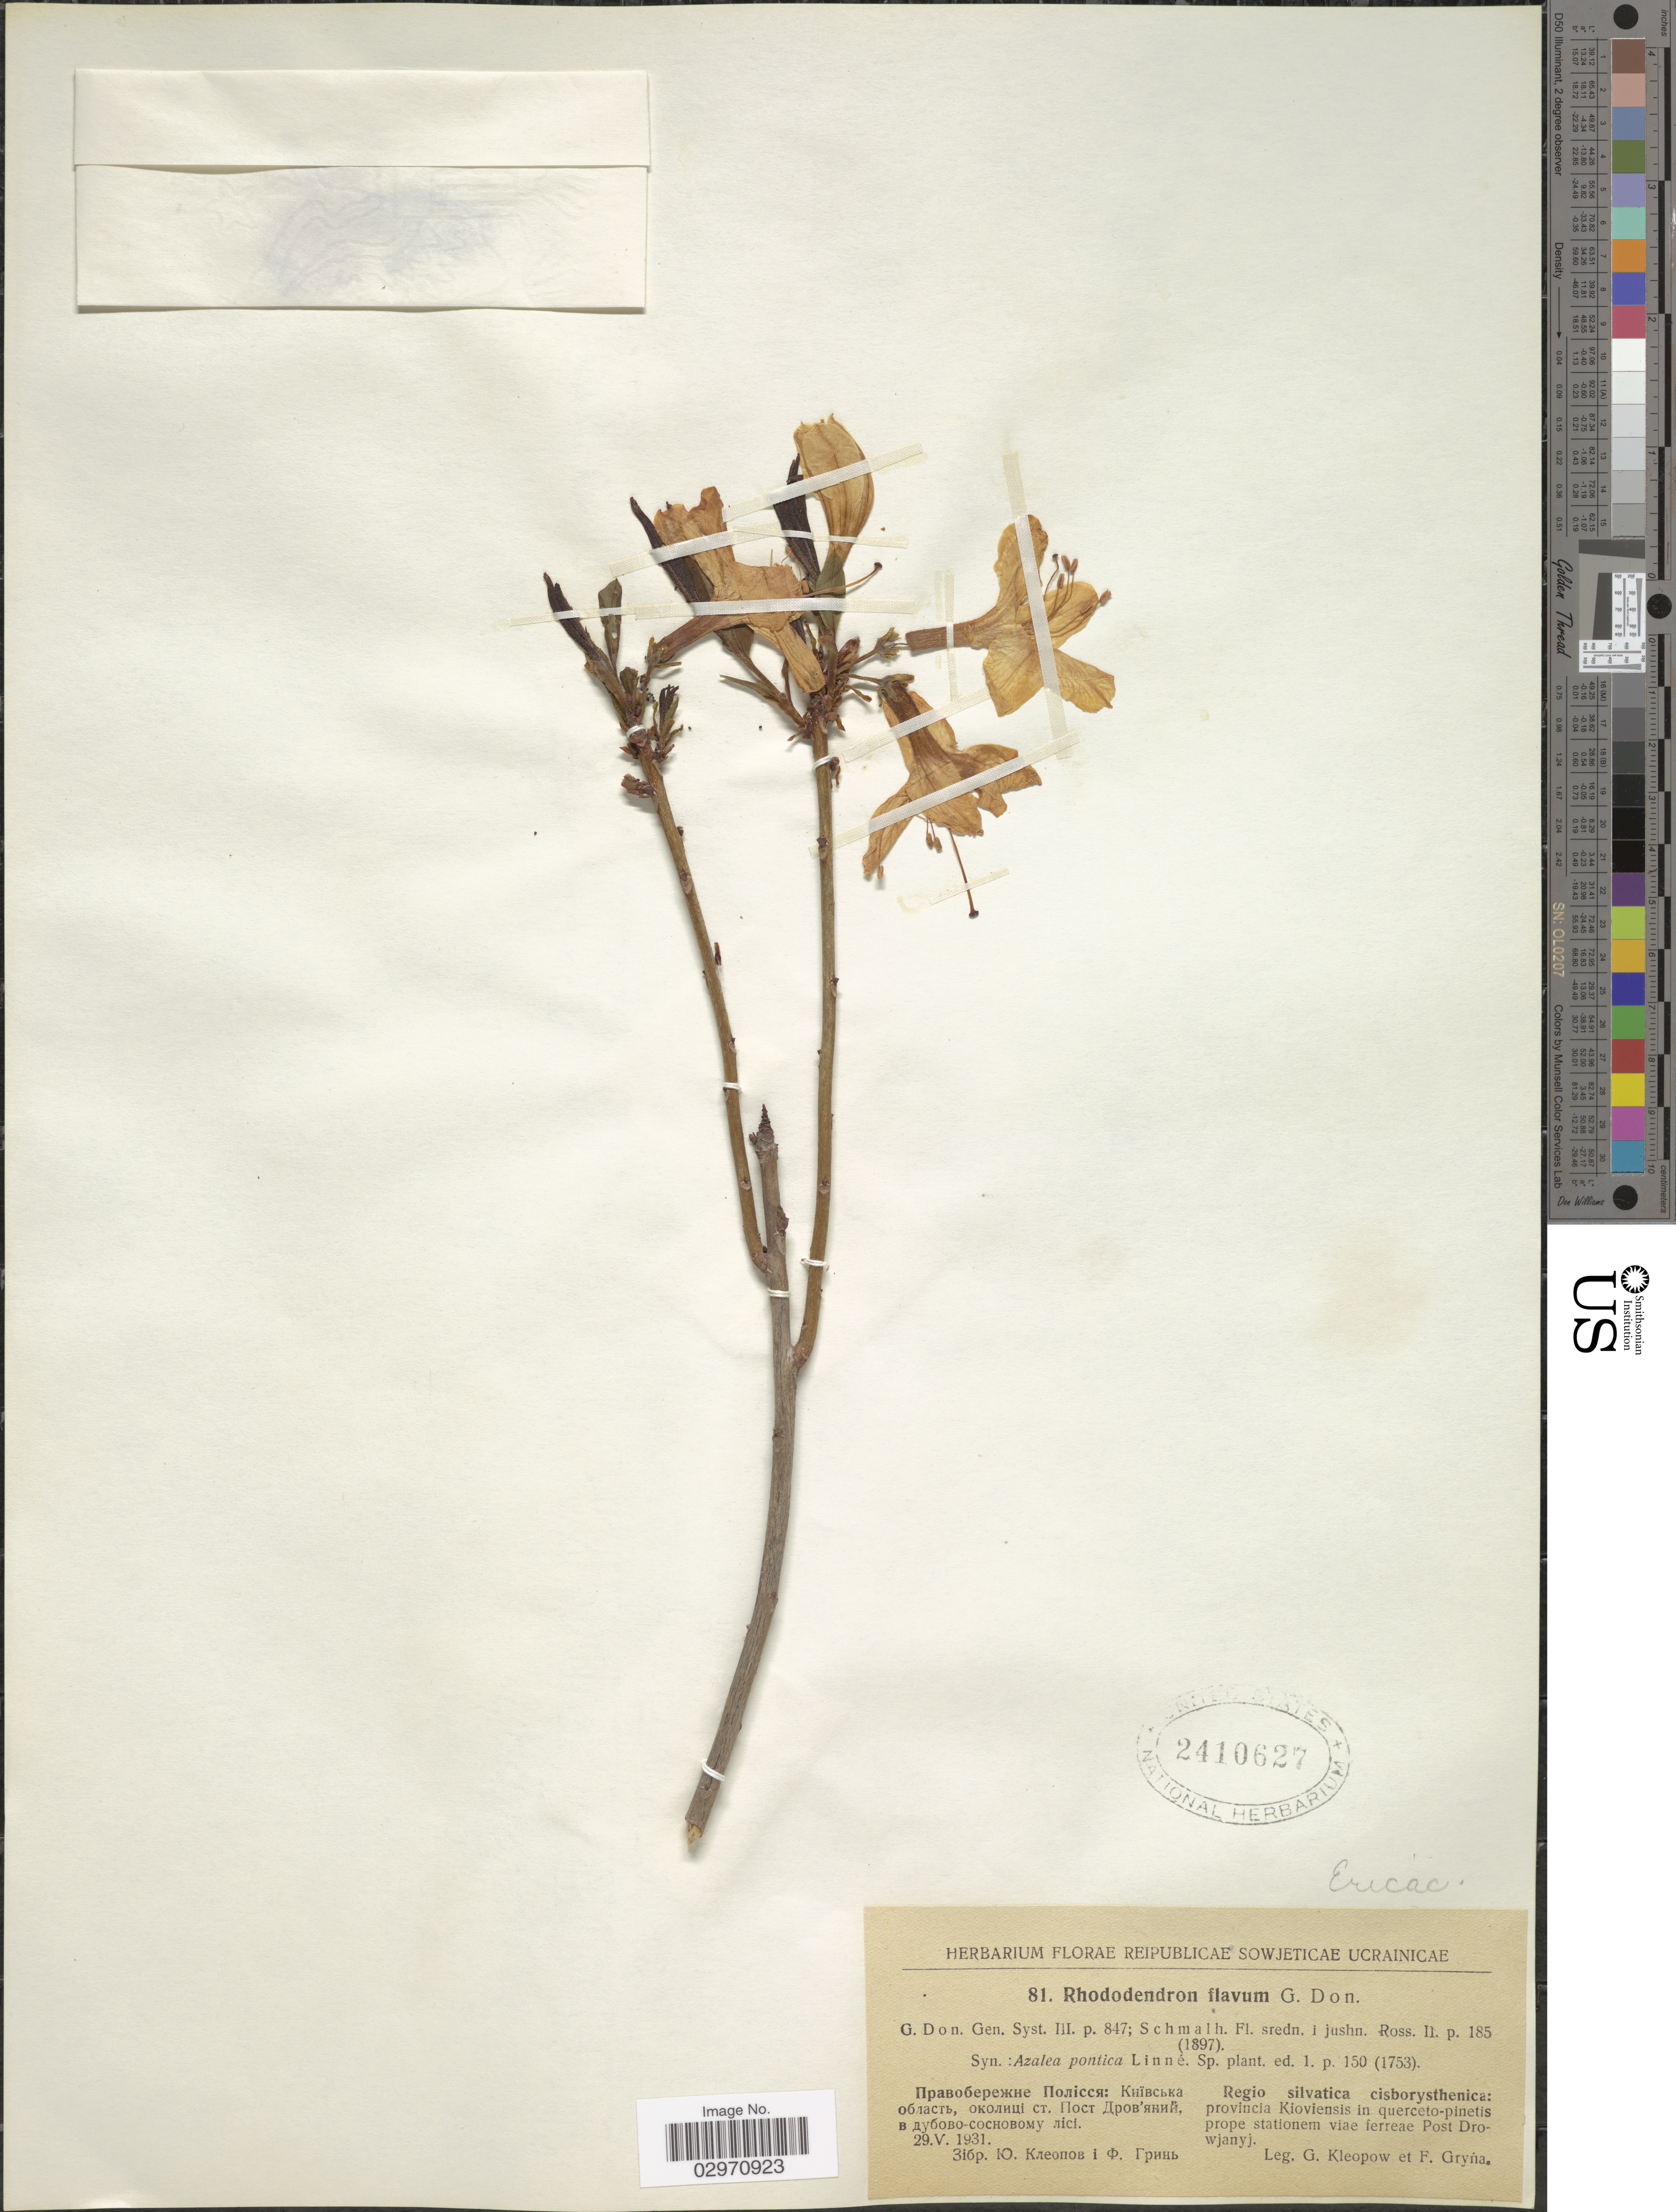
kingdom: Plantae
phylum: Tracheophyta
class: Magnoliopsida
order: Ericales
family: Ericaceae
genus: Rhododendron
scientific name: Rhododendron flavum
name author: (Hoffmanns.) G. Don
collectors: G. Kleopow & F. Gryna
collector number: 81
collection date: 1931-05-29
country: Ukraine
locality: Reipublicae Sowjeticae Ucrainicae. Regio silvatica cisborysthenica: provincia Kioviensis in querceto-pinetis prope stationem viae ferreae Post Drowjanyj.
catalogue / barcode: US 2410627